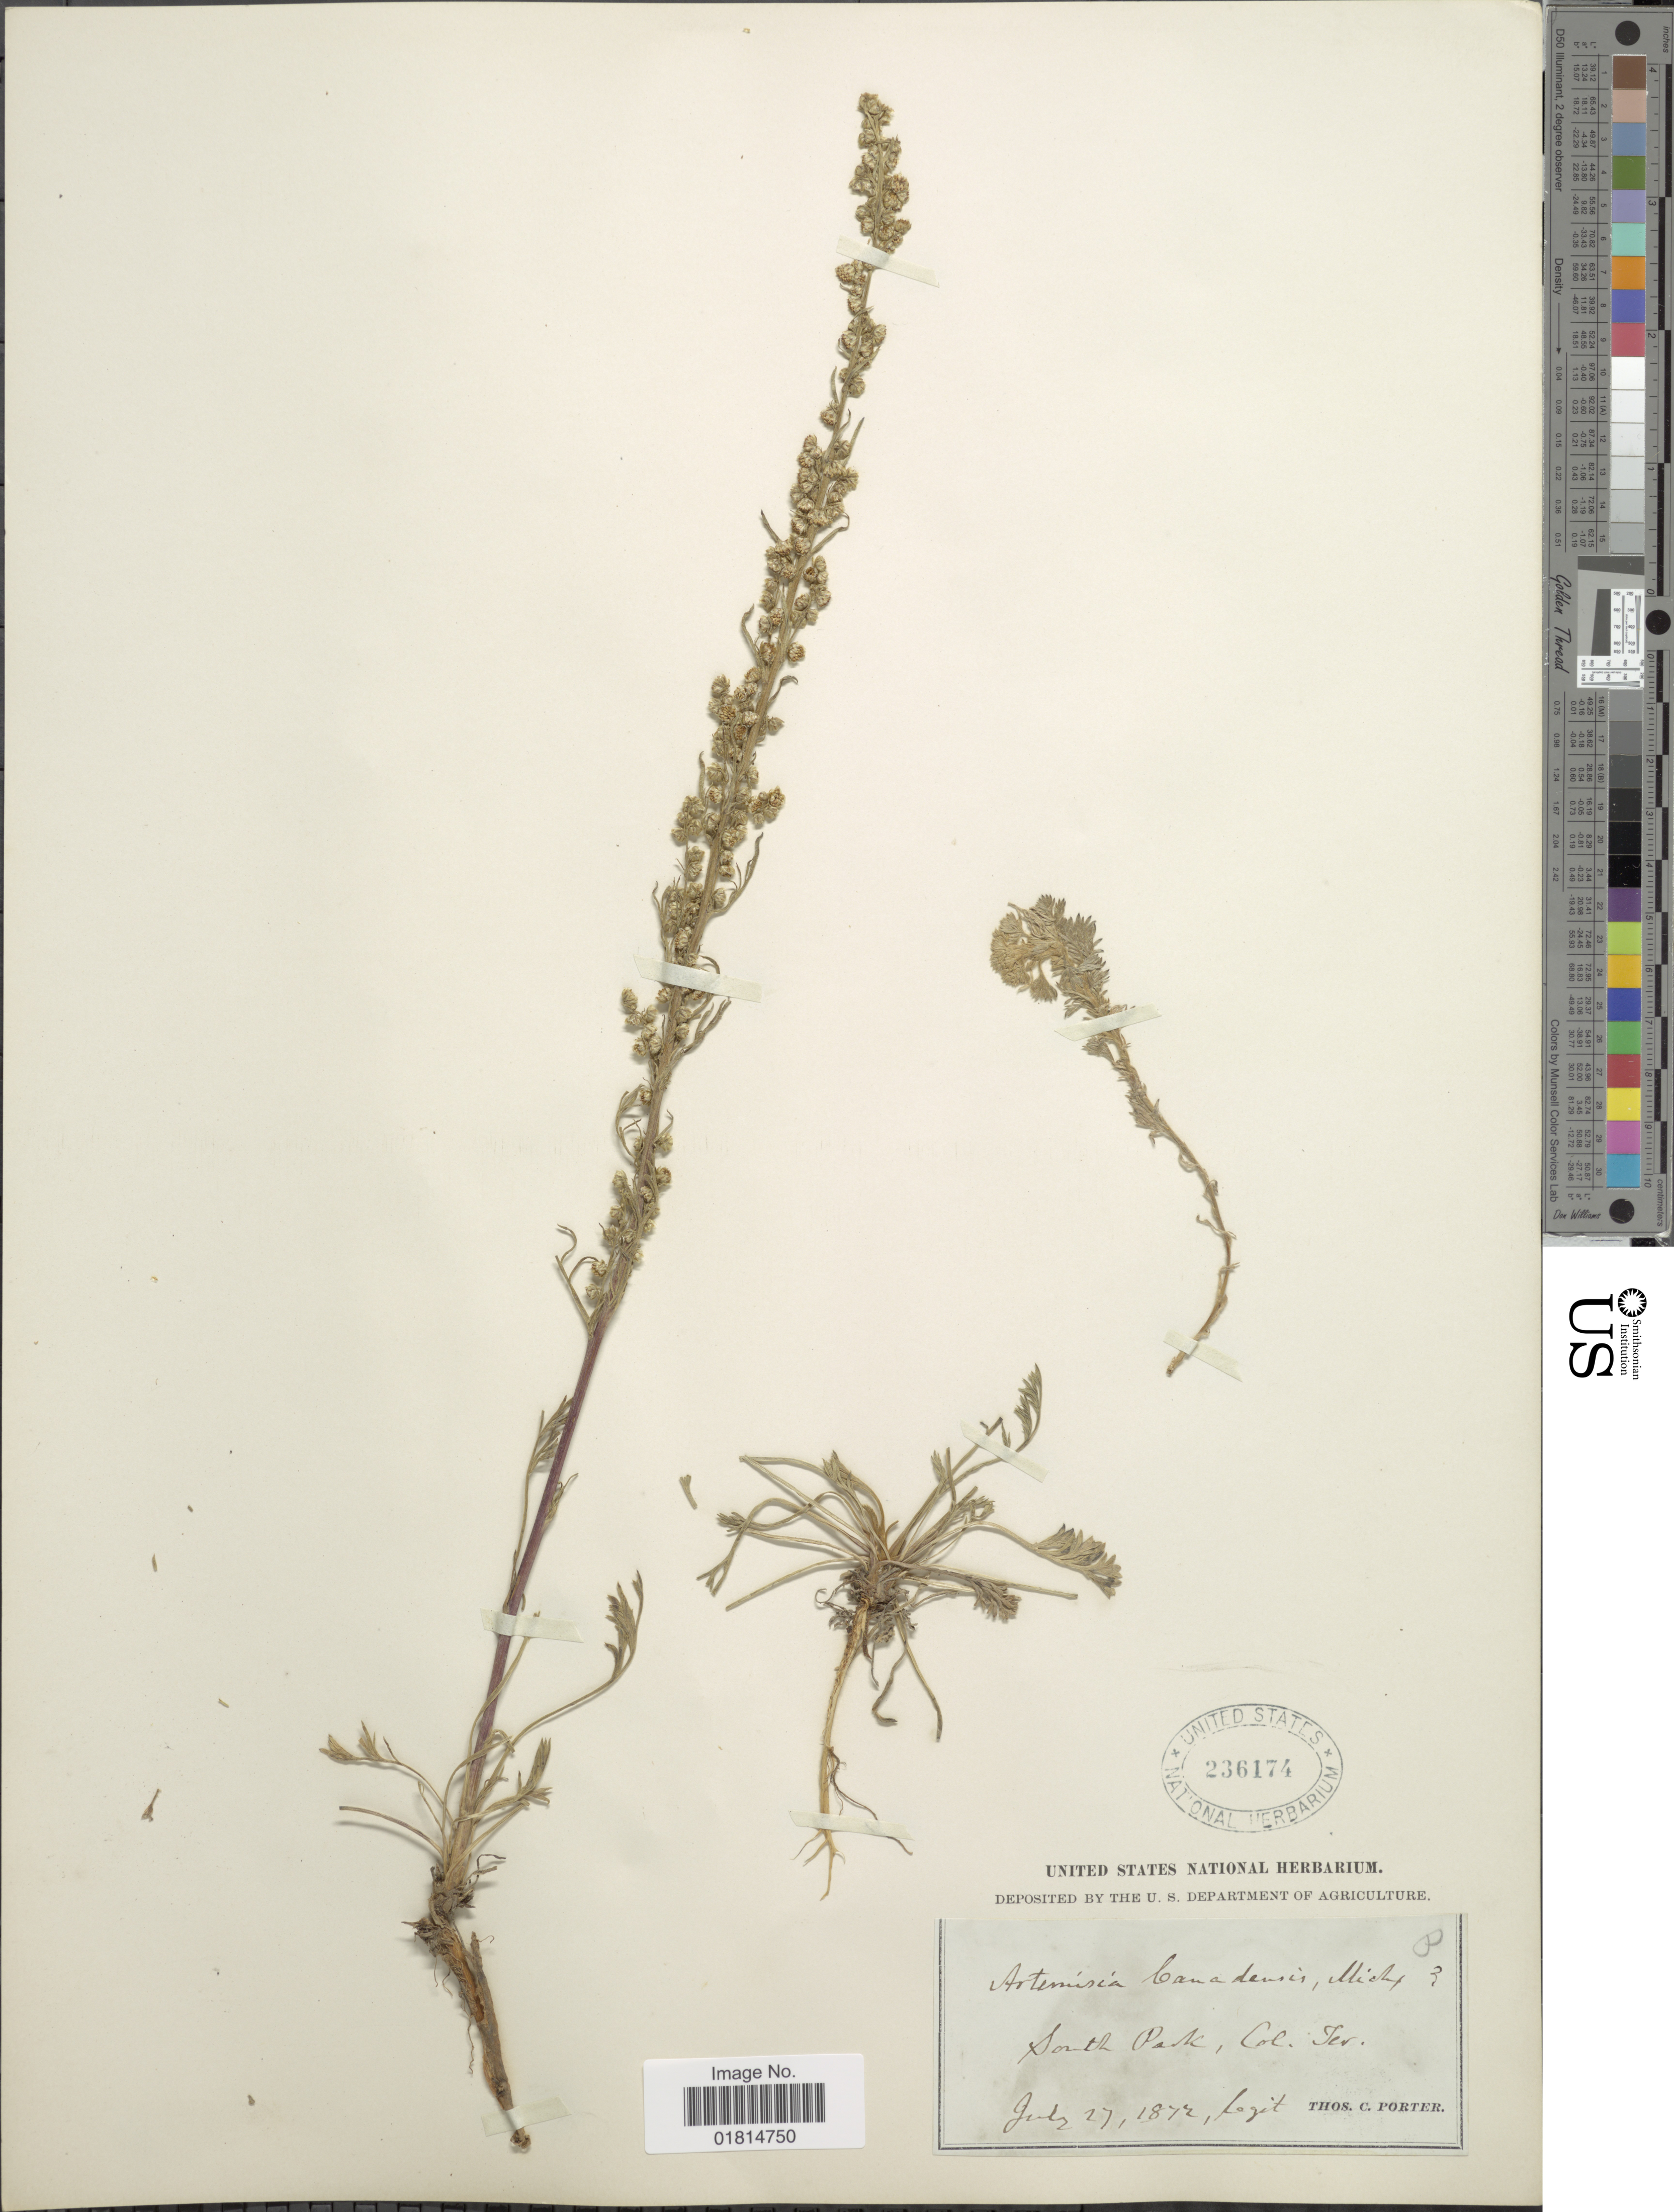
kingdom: Plantae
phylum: Tracheophyta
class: Magnoliopsida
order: Asterales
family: Asteraceae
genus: Artemisia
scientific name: Artemisia camporum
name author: Rydb.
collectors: T. C. Porter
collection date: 1872-07-27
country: United States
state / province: Colorado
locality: South Park, Col. Ter.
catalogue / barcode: US 236174